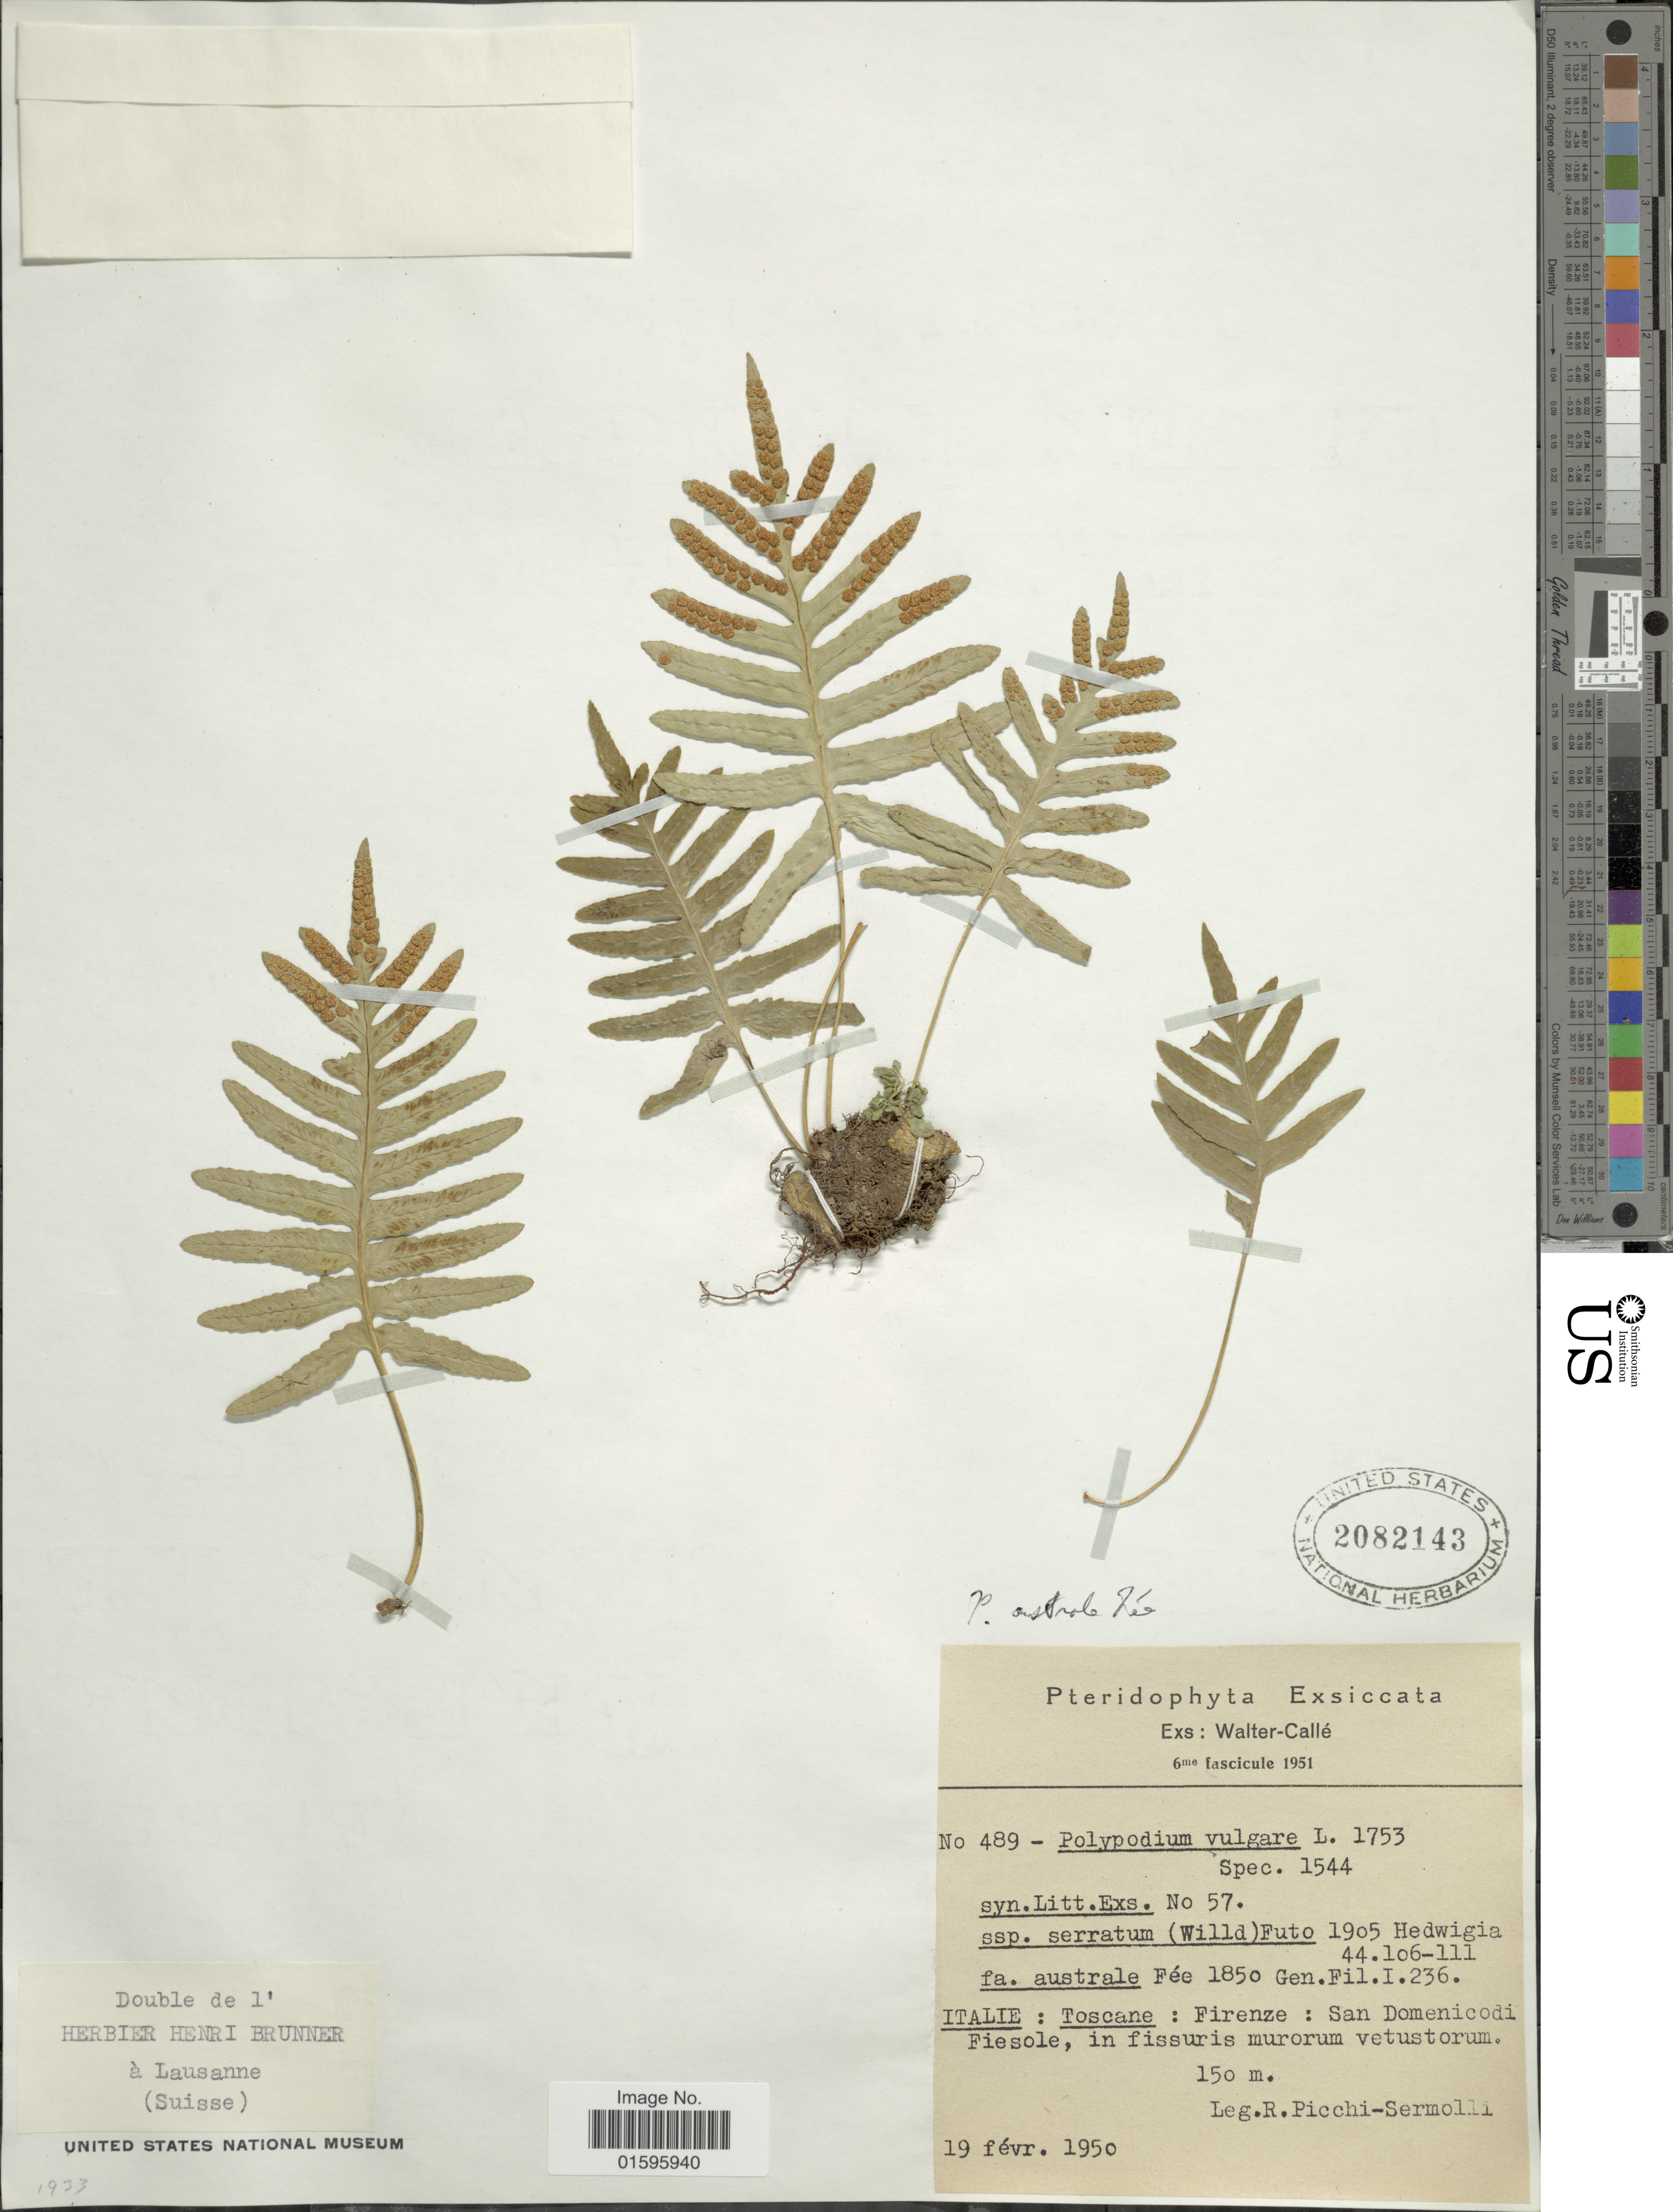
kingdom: Plantae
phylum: Tracheophyta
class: Polypodiopsida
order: Polypodiales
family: Polypodiaceae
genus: Polypodium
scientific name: Polypodium australe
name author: Fée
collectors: R. E. Pichi-Sermolli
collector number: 489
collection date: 1950-02-19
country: Italy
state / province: Tuscany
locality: Italie: Toscane: Firenze: San Domenicodi Fiesole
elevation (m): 150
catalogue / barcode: US 2082143